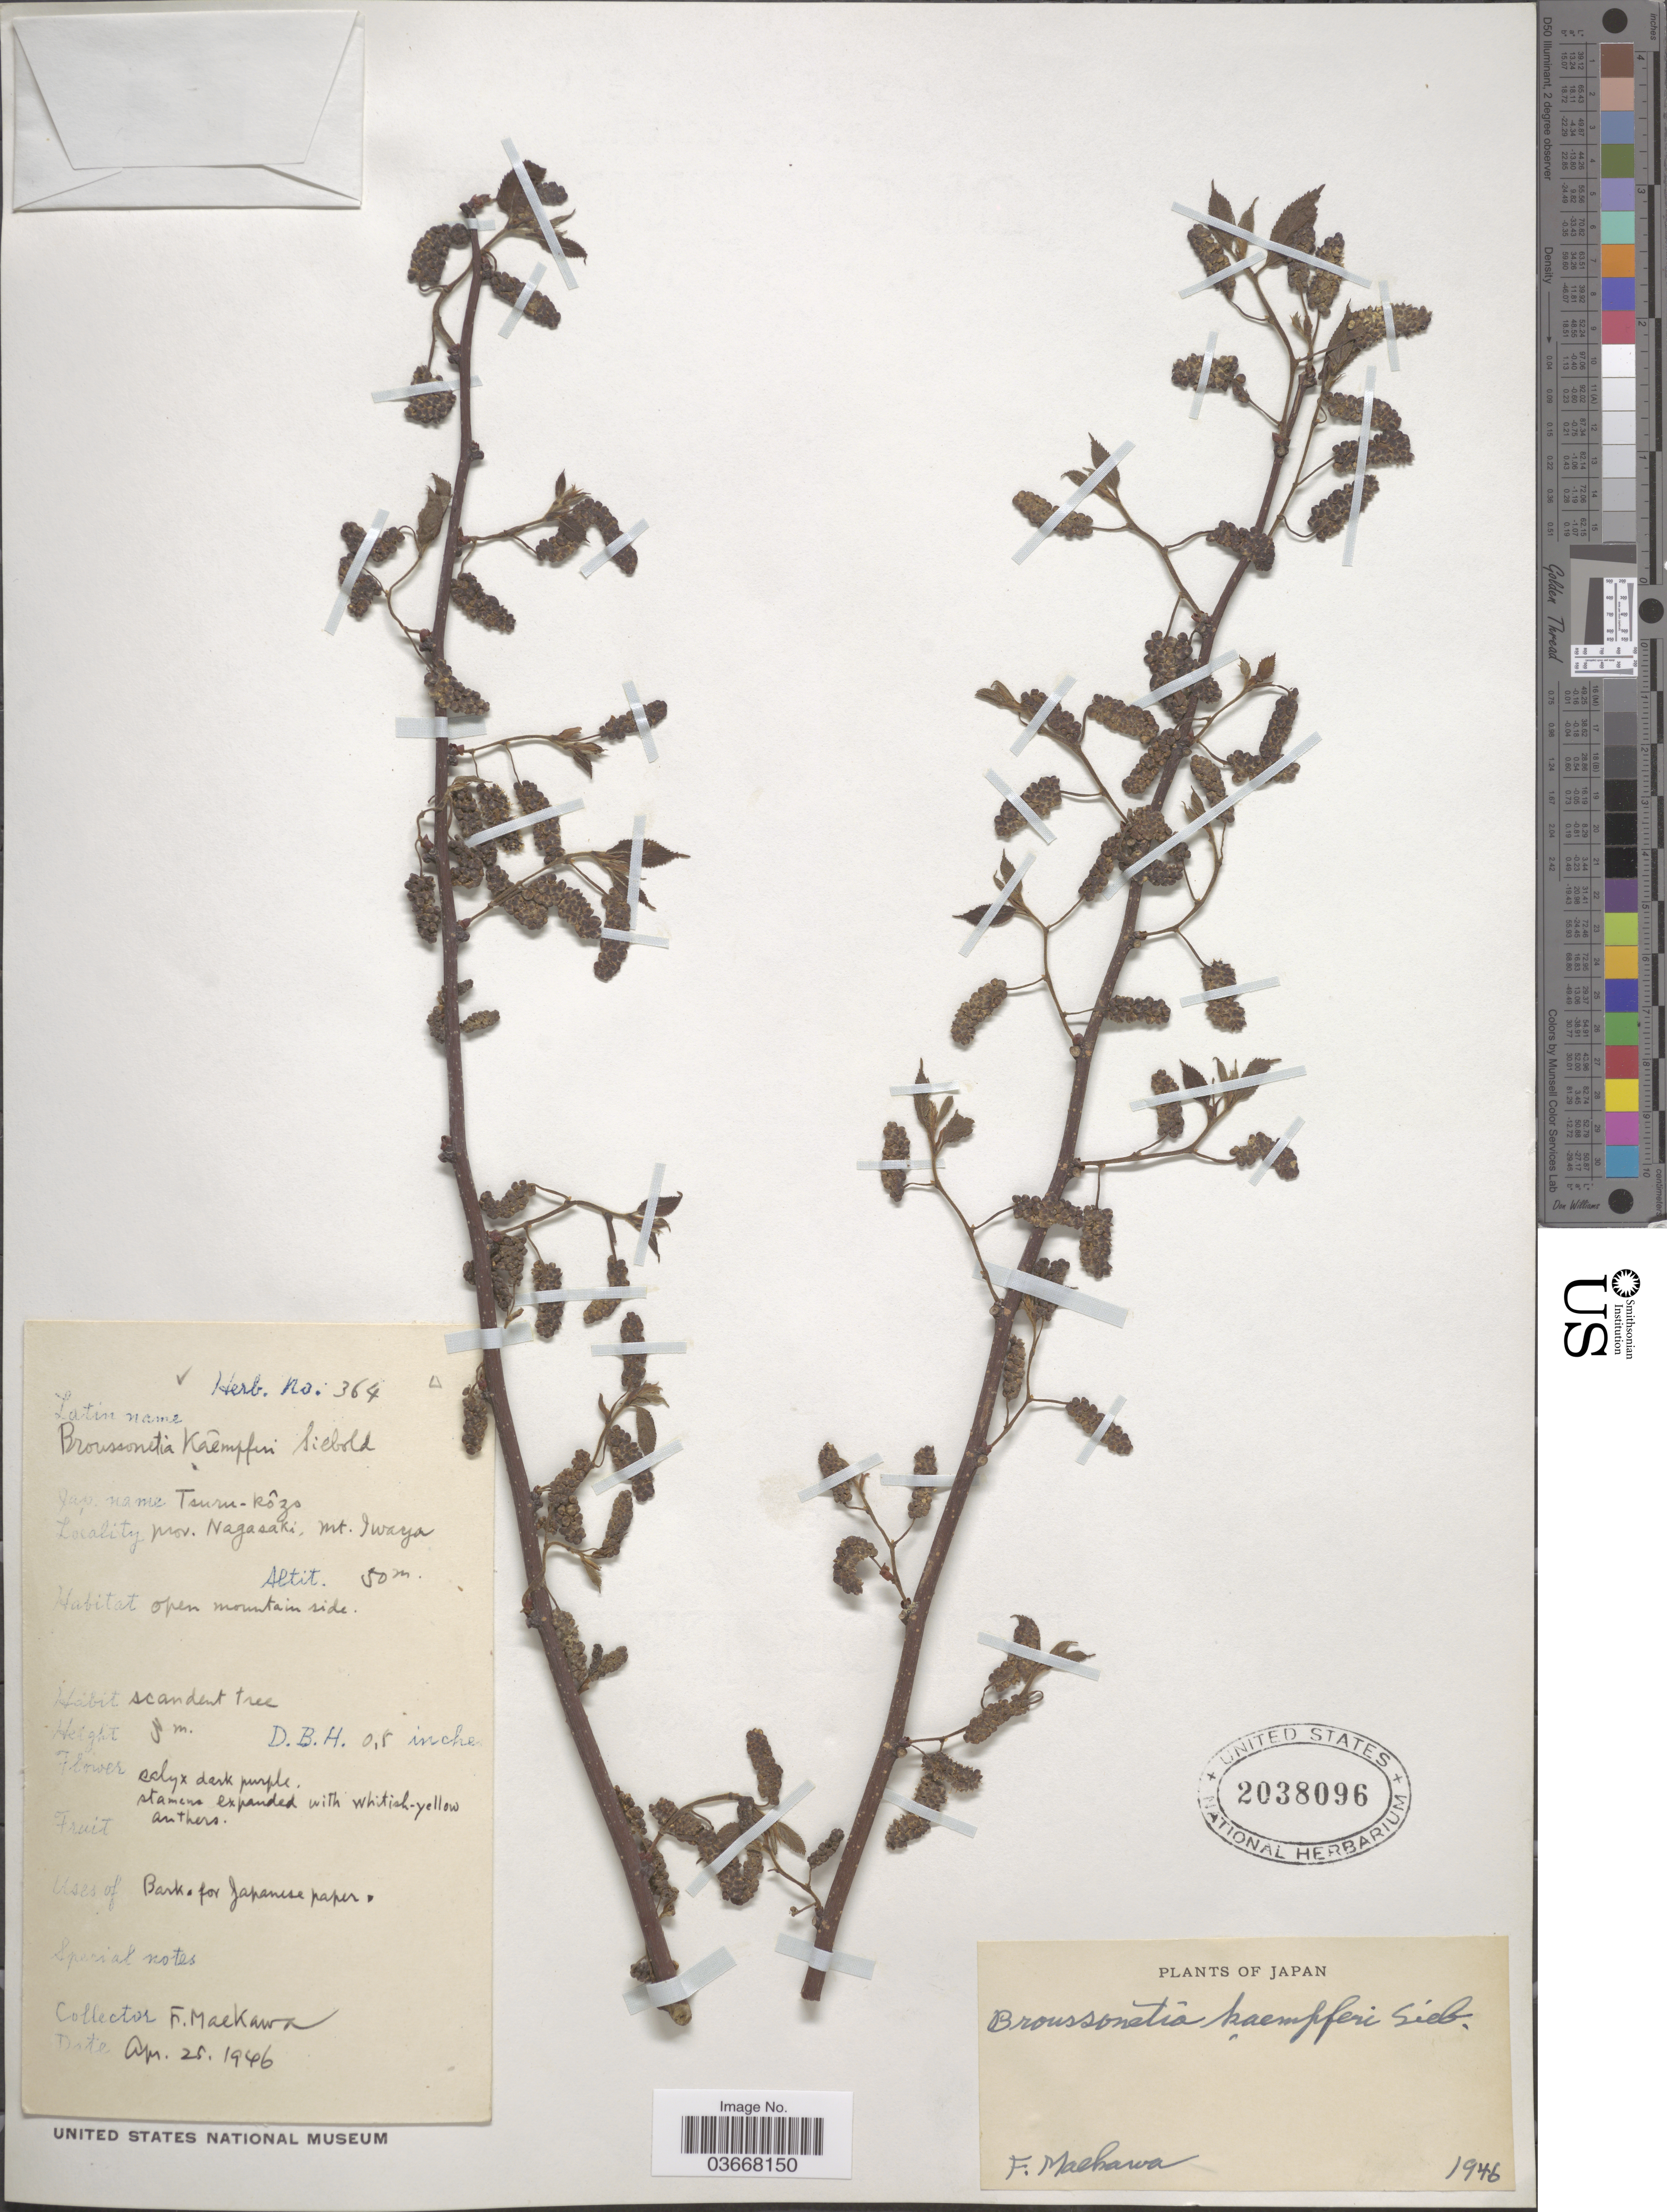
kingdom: Plantae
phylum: Tracheophyta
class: Magnoliopsida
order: Rosales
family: Moraceae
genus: Broussonetia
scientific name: Broussonetia kaempferi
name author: Siebold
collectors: F. Maekawa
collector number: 364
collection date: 1946-04-25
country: Japan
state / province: Nagasaki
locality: Mt. Iwaya.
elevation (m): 50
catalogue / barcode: US 2038096